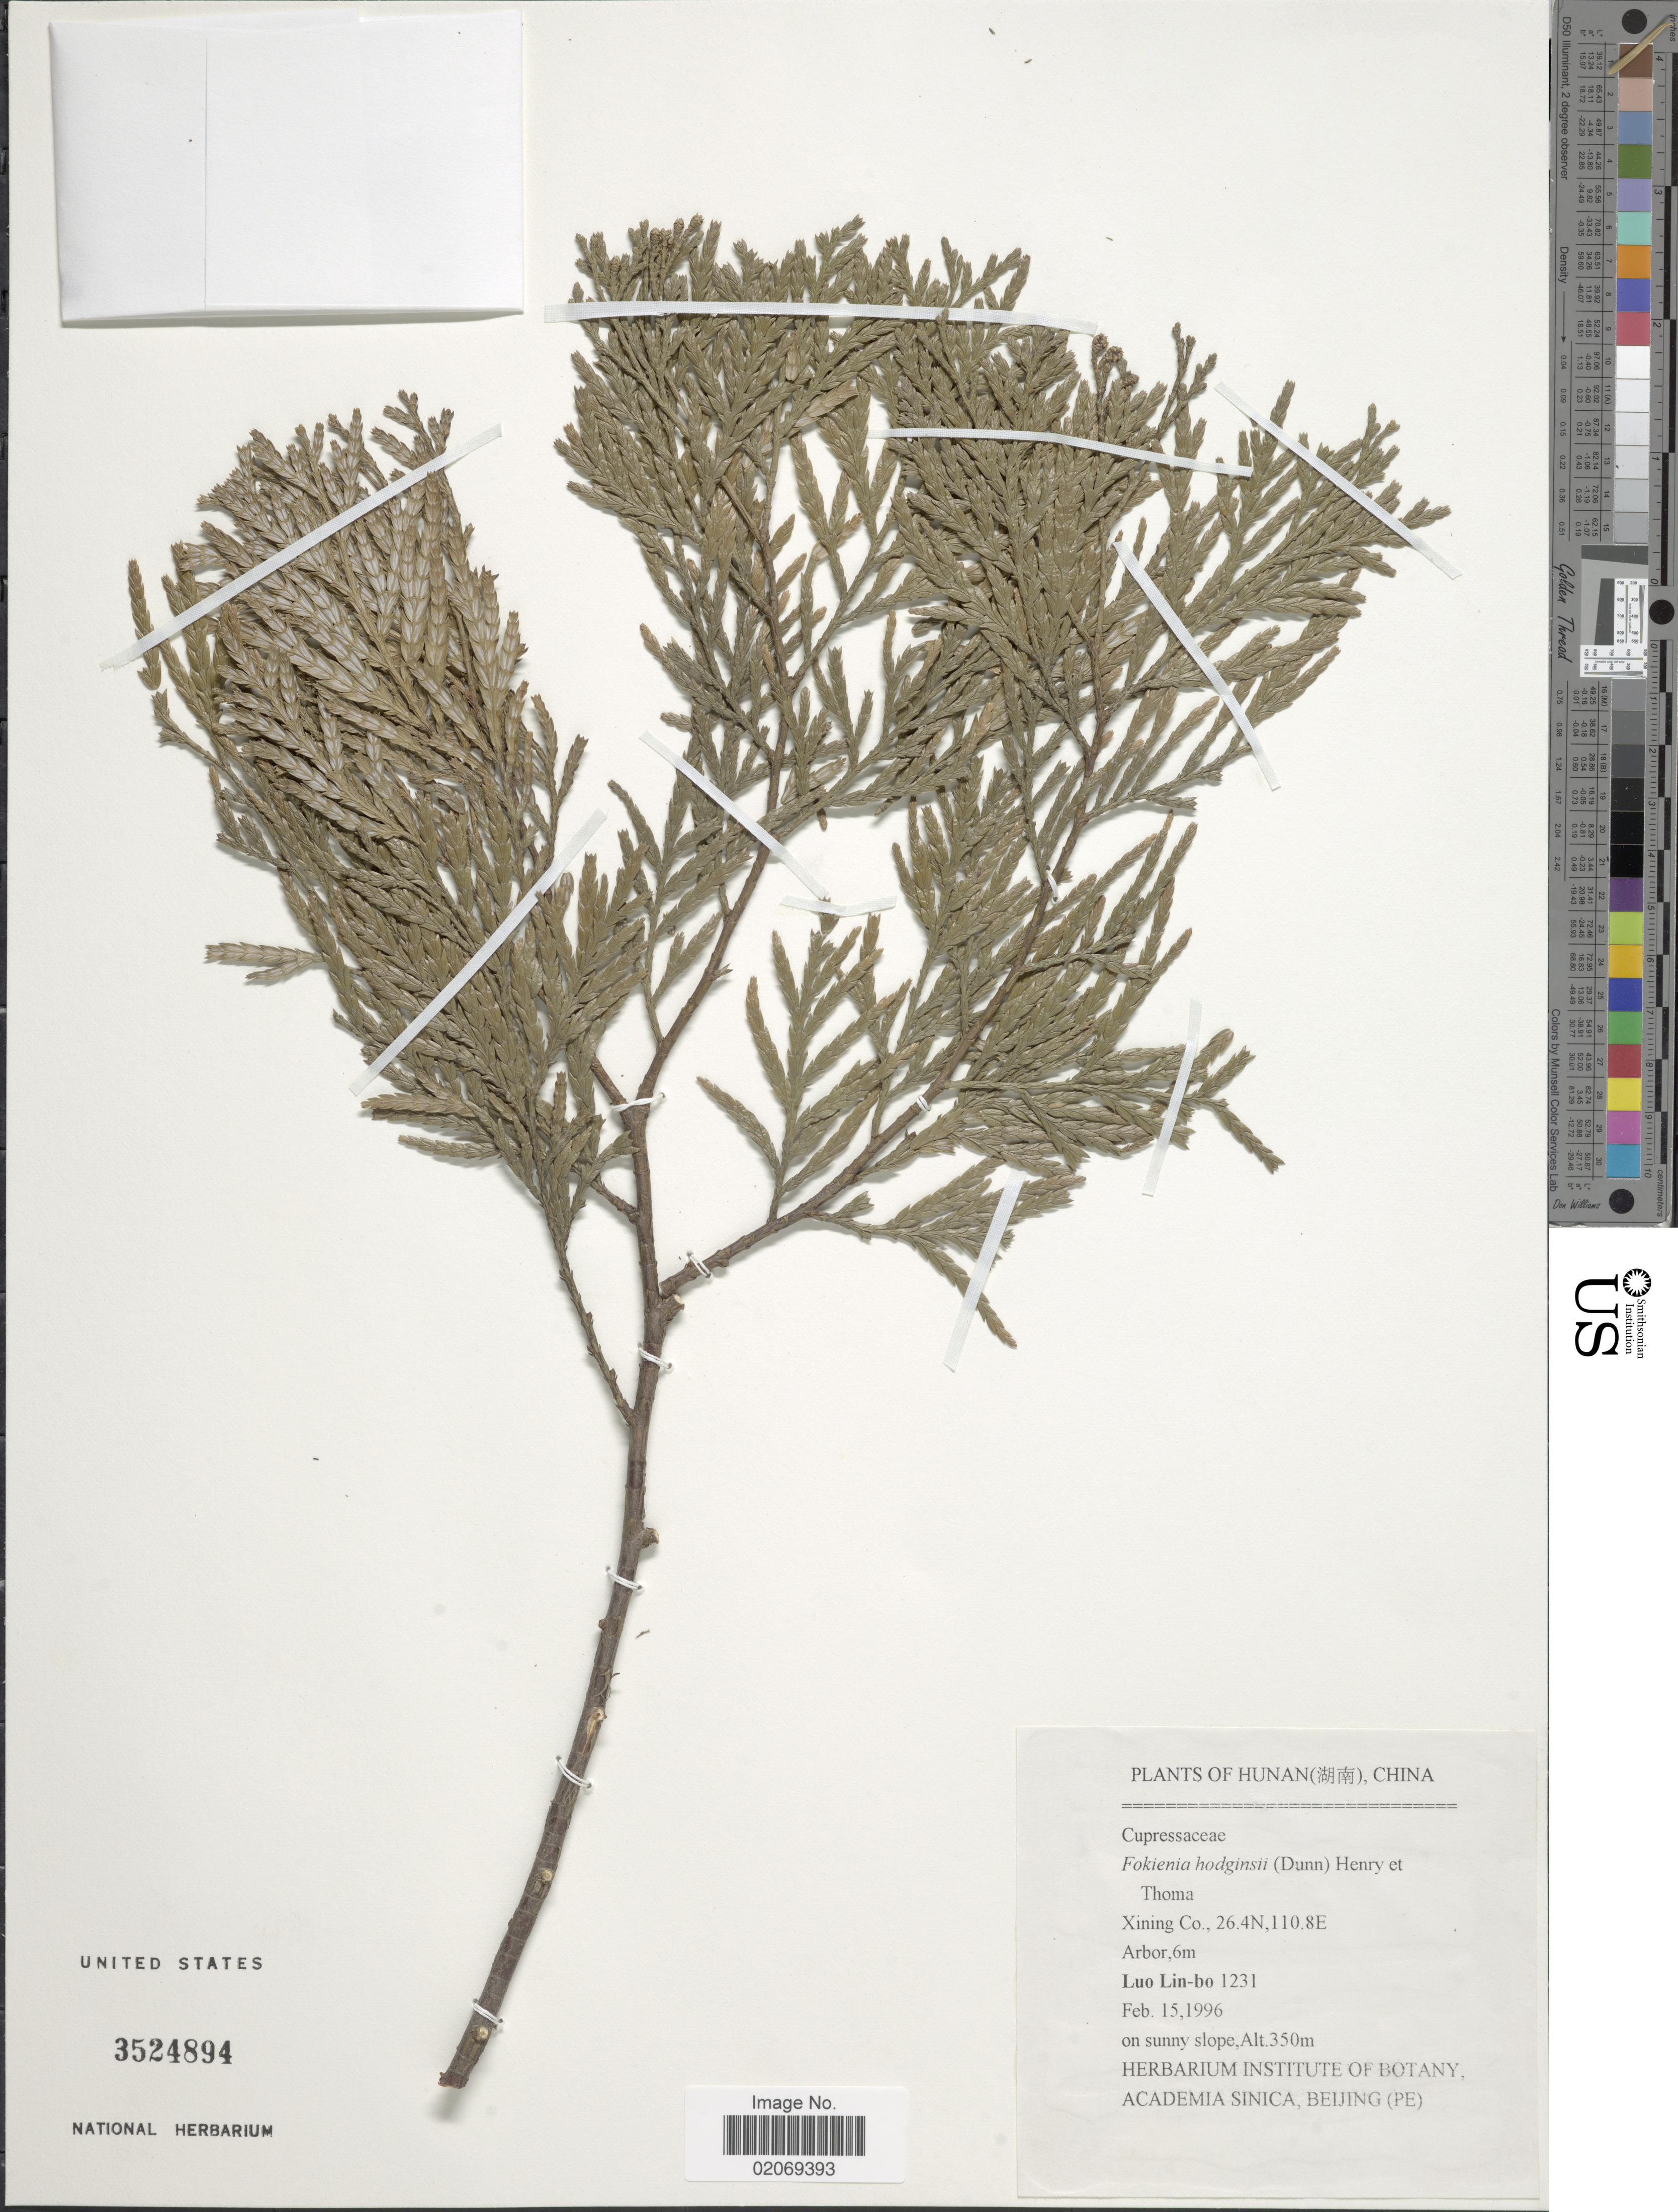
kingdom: Plantae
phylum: Tracheophyta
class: Pinopsida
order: Pinales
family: Cupressaceae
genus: Fokienia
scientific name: Fokienia hodginsii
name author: A. Henry & Thomas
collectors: L. Lin-bo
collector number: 1231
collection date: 1996-02-15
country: China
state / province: Hunan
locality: Xining Co, on sunny slope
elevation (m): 350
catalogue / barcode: US 3524894